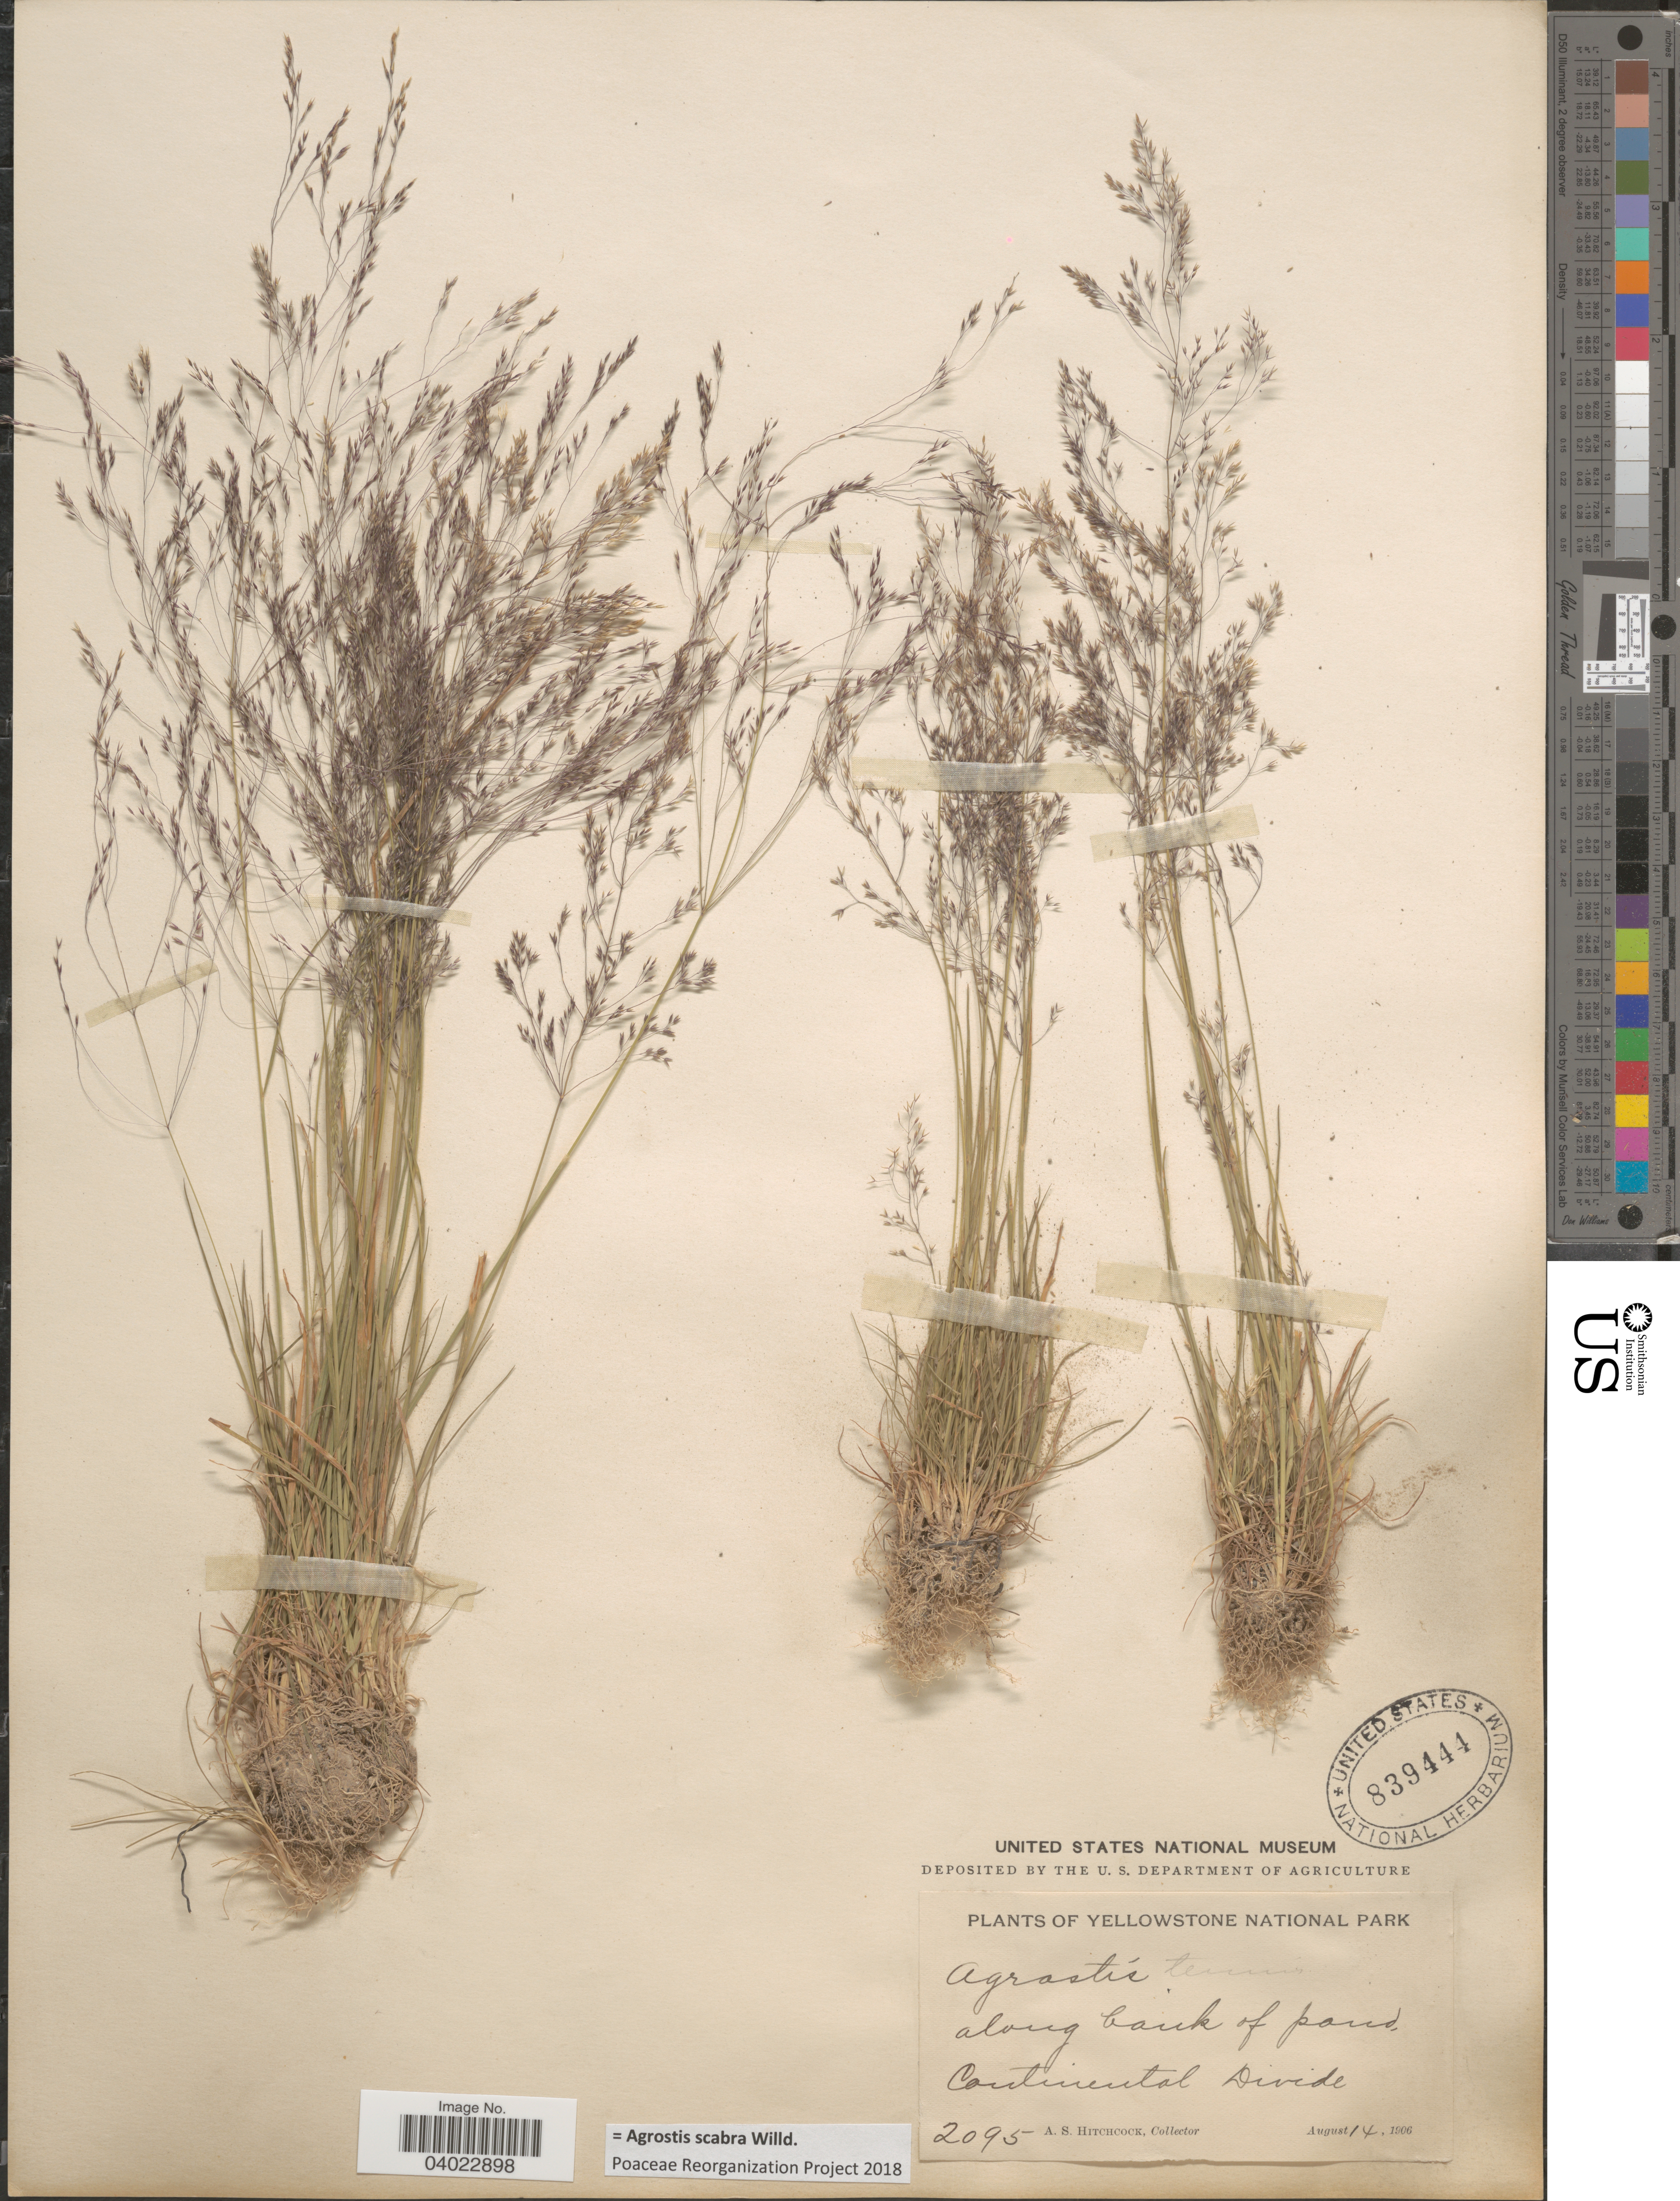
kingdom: Plantae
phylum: Tracheophyta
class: Liliopsida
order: Poales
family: Poaceae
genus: Agrostis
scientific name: Agrostis scabra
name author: Willd.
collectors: A. S. Hitchcock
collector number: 2095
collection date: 1906-08-14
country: United States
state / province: Wyoming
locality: Yellowstone National Park. Along bank of pond Continental Divide.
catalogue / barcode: US 839444